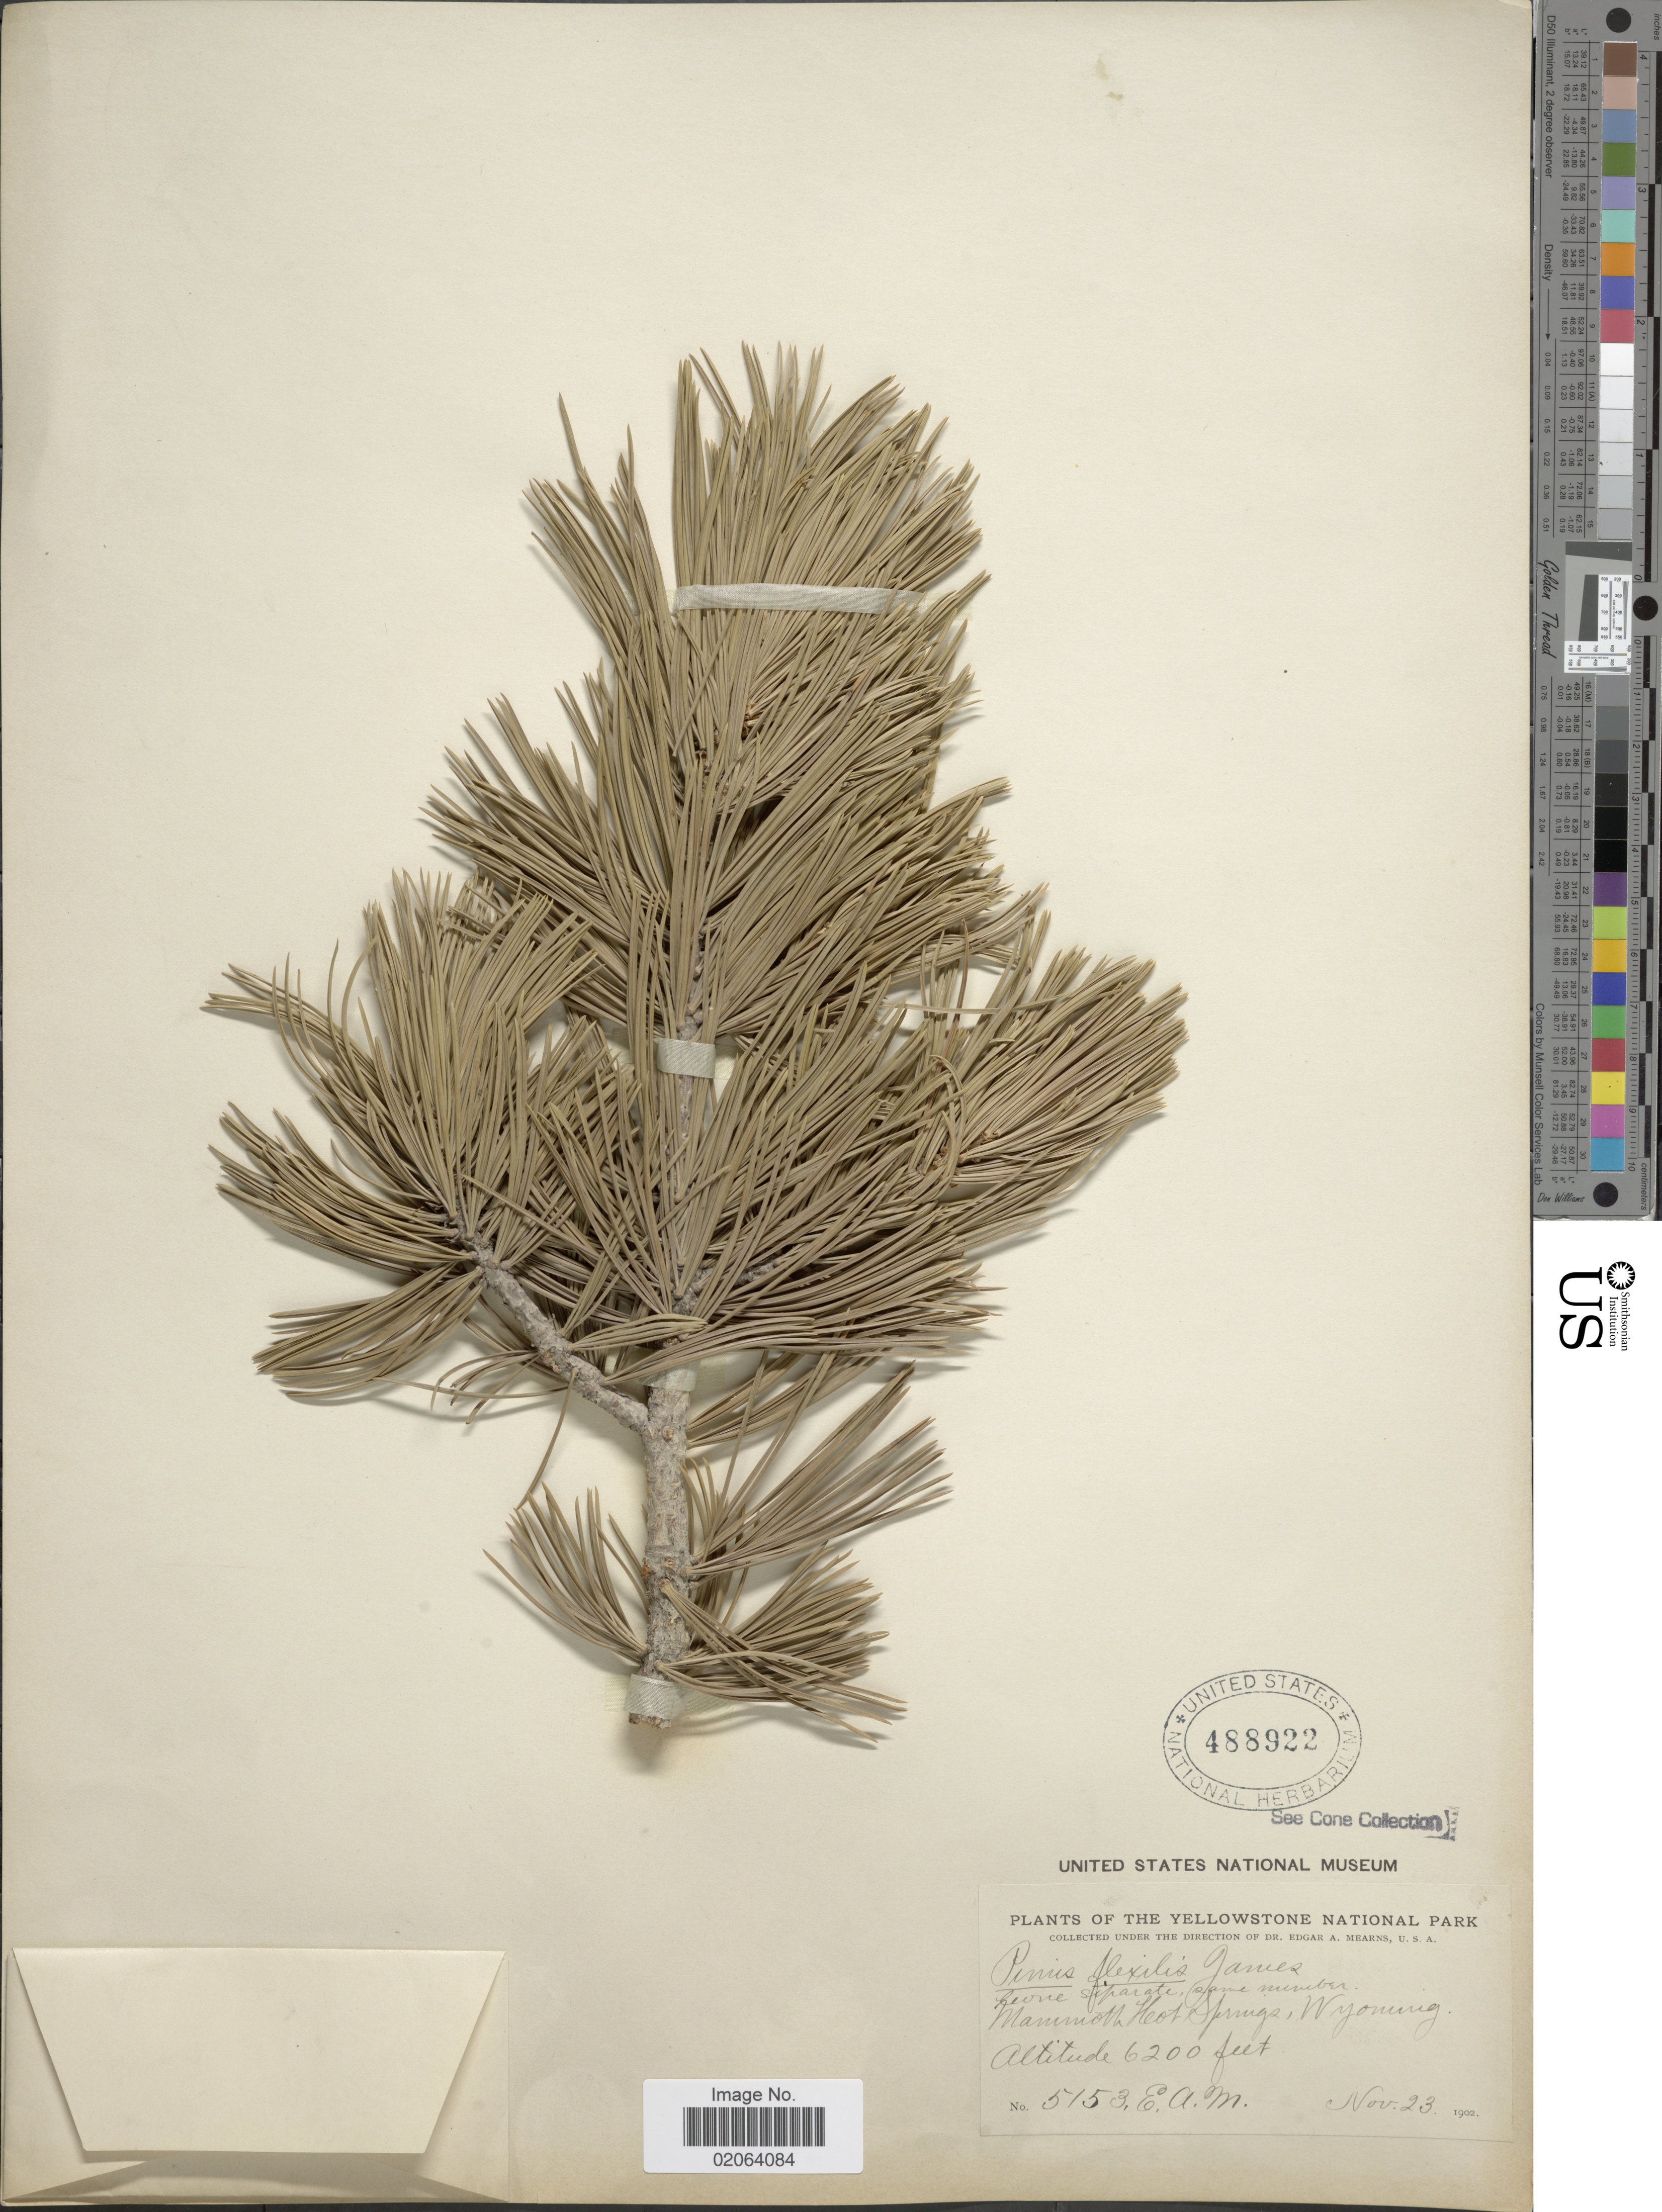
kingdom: Plantae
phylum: Tracheophyta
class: Pinopsida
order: Pinales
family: Pinaceae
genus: Pinus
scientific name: Pinus flexilis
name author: E. James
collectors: E. A. Mearns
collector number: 5153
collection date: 1902-11-23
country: United States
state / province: Wyoming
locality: Yellowstone National Park. Mammoth Hot Springs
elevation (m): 1890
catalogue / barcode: US 488922